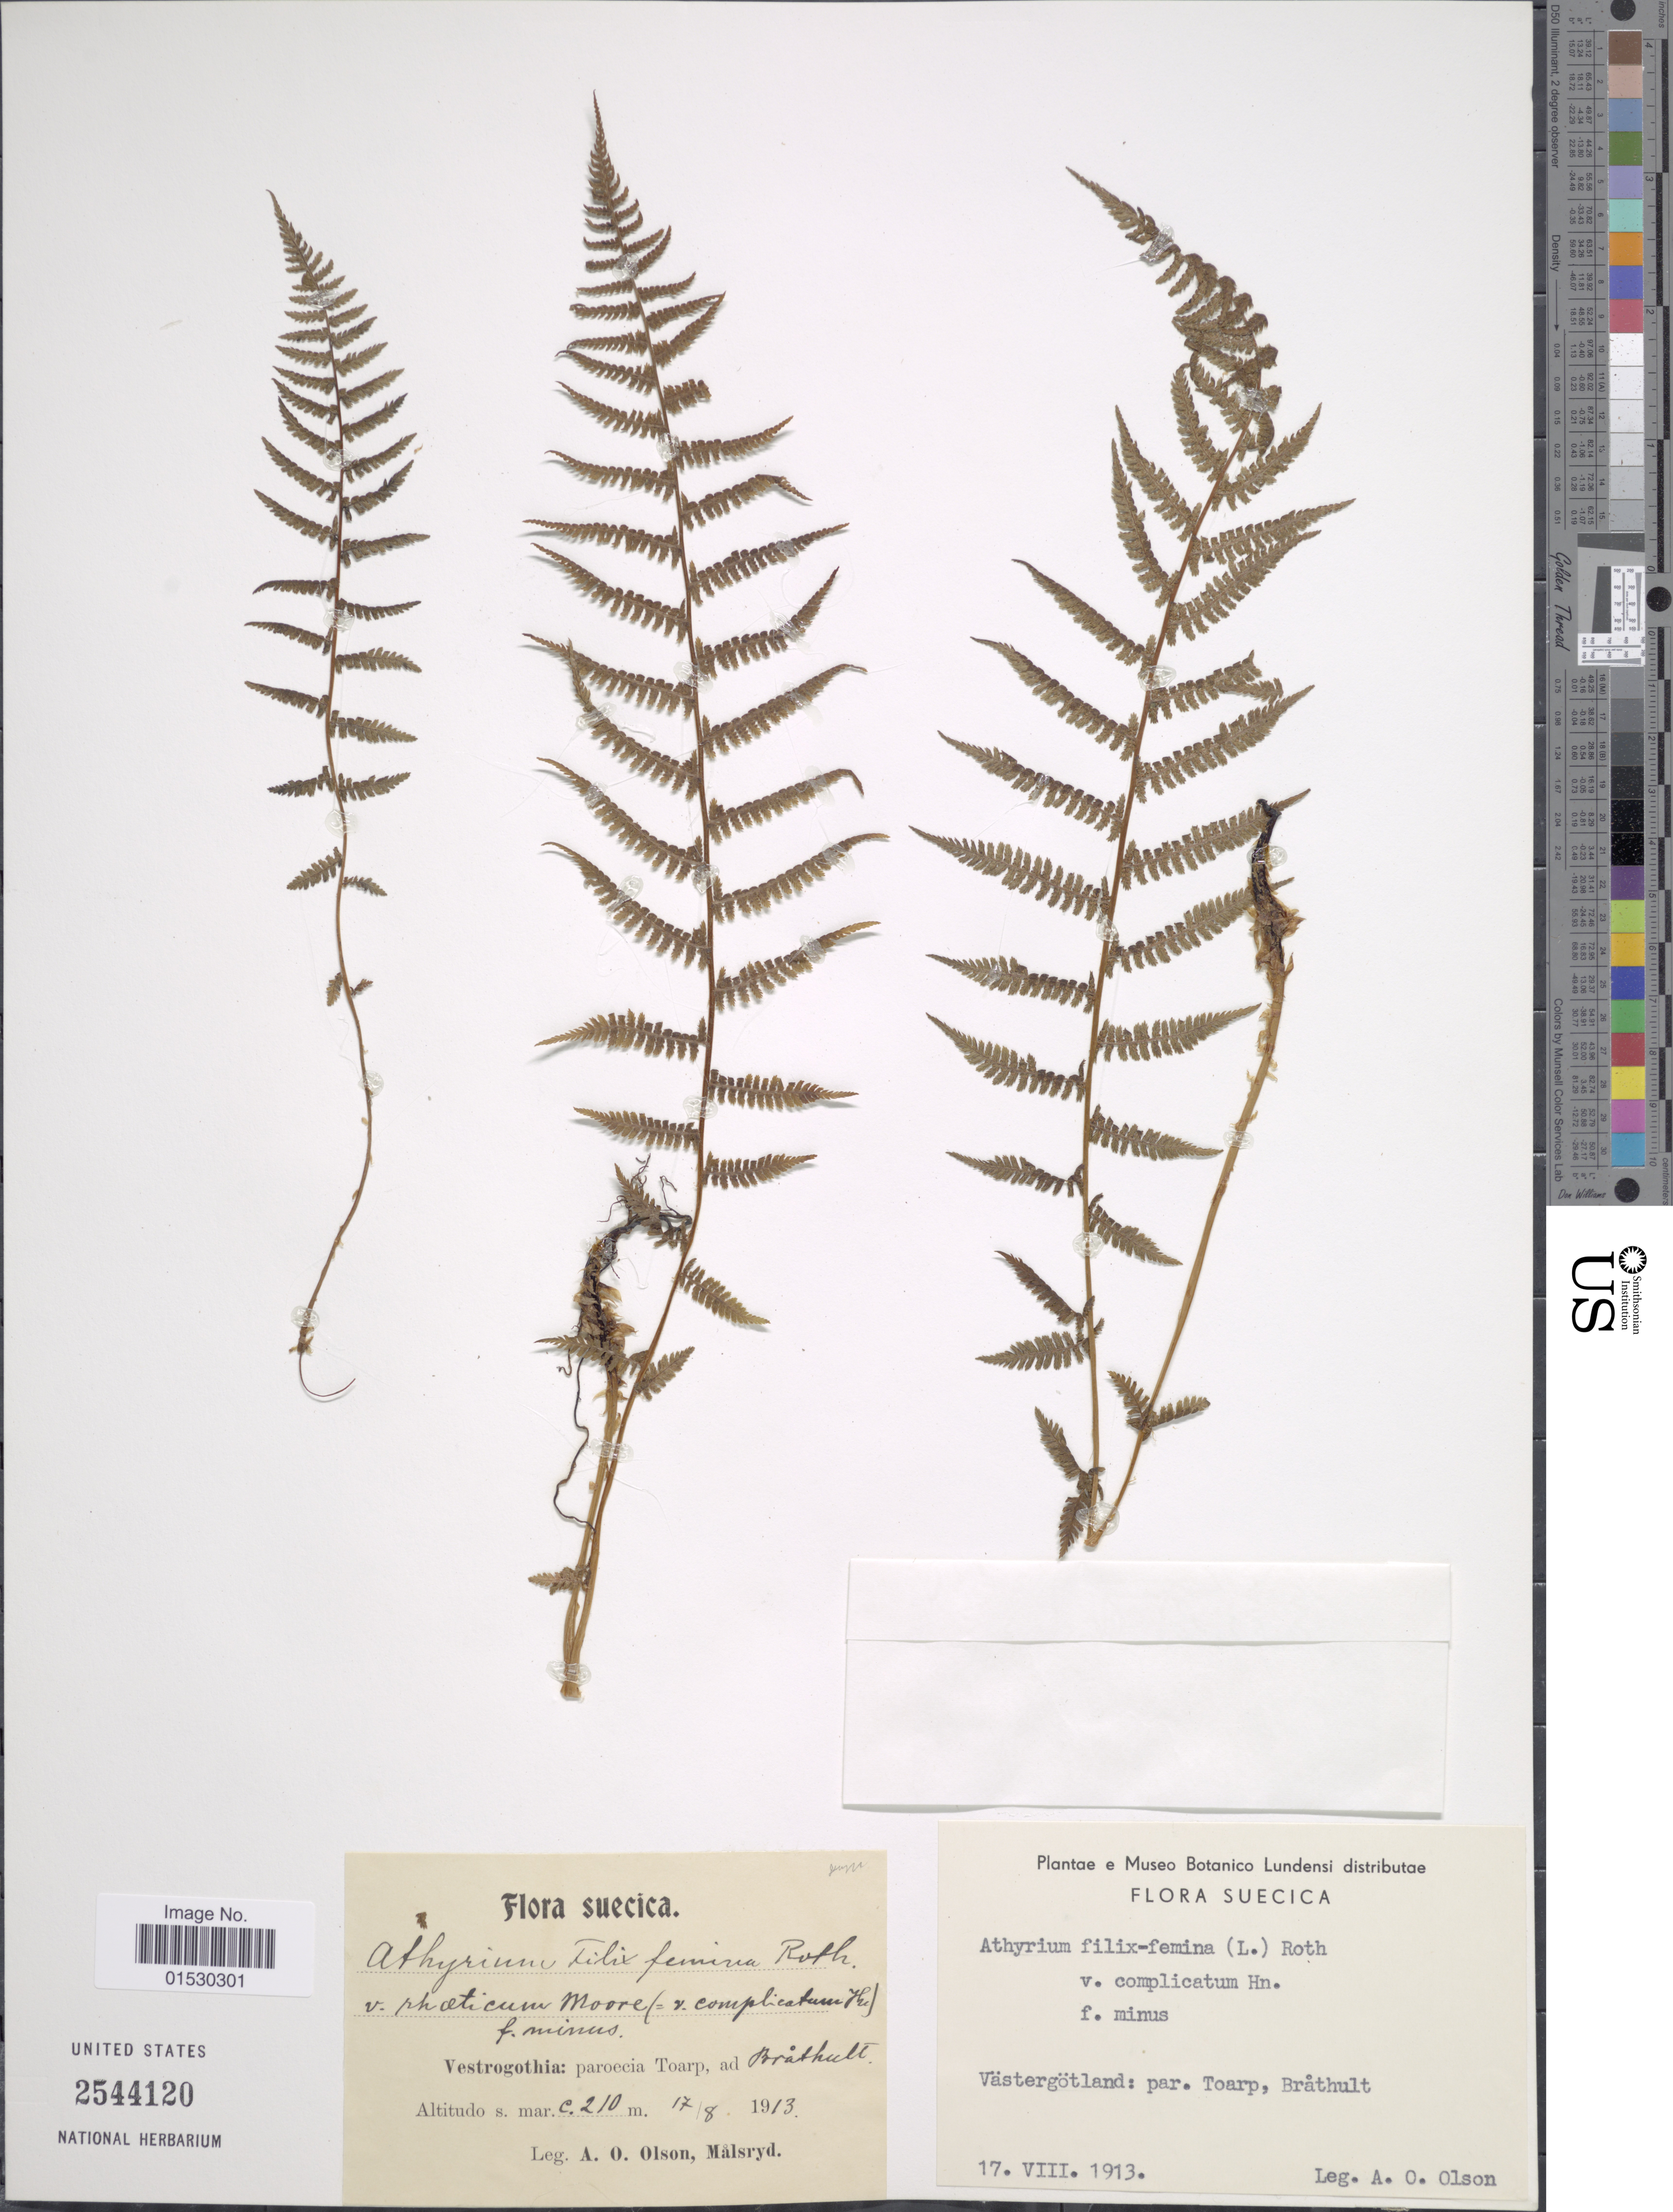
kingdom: Plantae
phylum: Tracheophyta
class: Polypodiopsida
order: Polypodiales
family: Athyriaceae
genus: Athyrium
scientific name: Athyrium filix-femina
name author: (L.) Roth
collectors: A. Olson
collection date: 1913-08-17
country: Sweden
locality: Suecica, Vastergotland: par. Toarp, Brathult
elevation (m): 210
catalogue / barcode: US 2544120